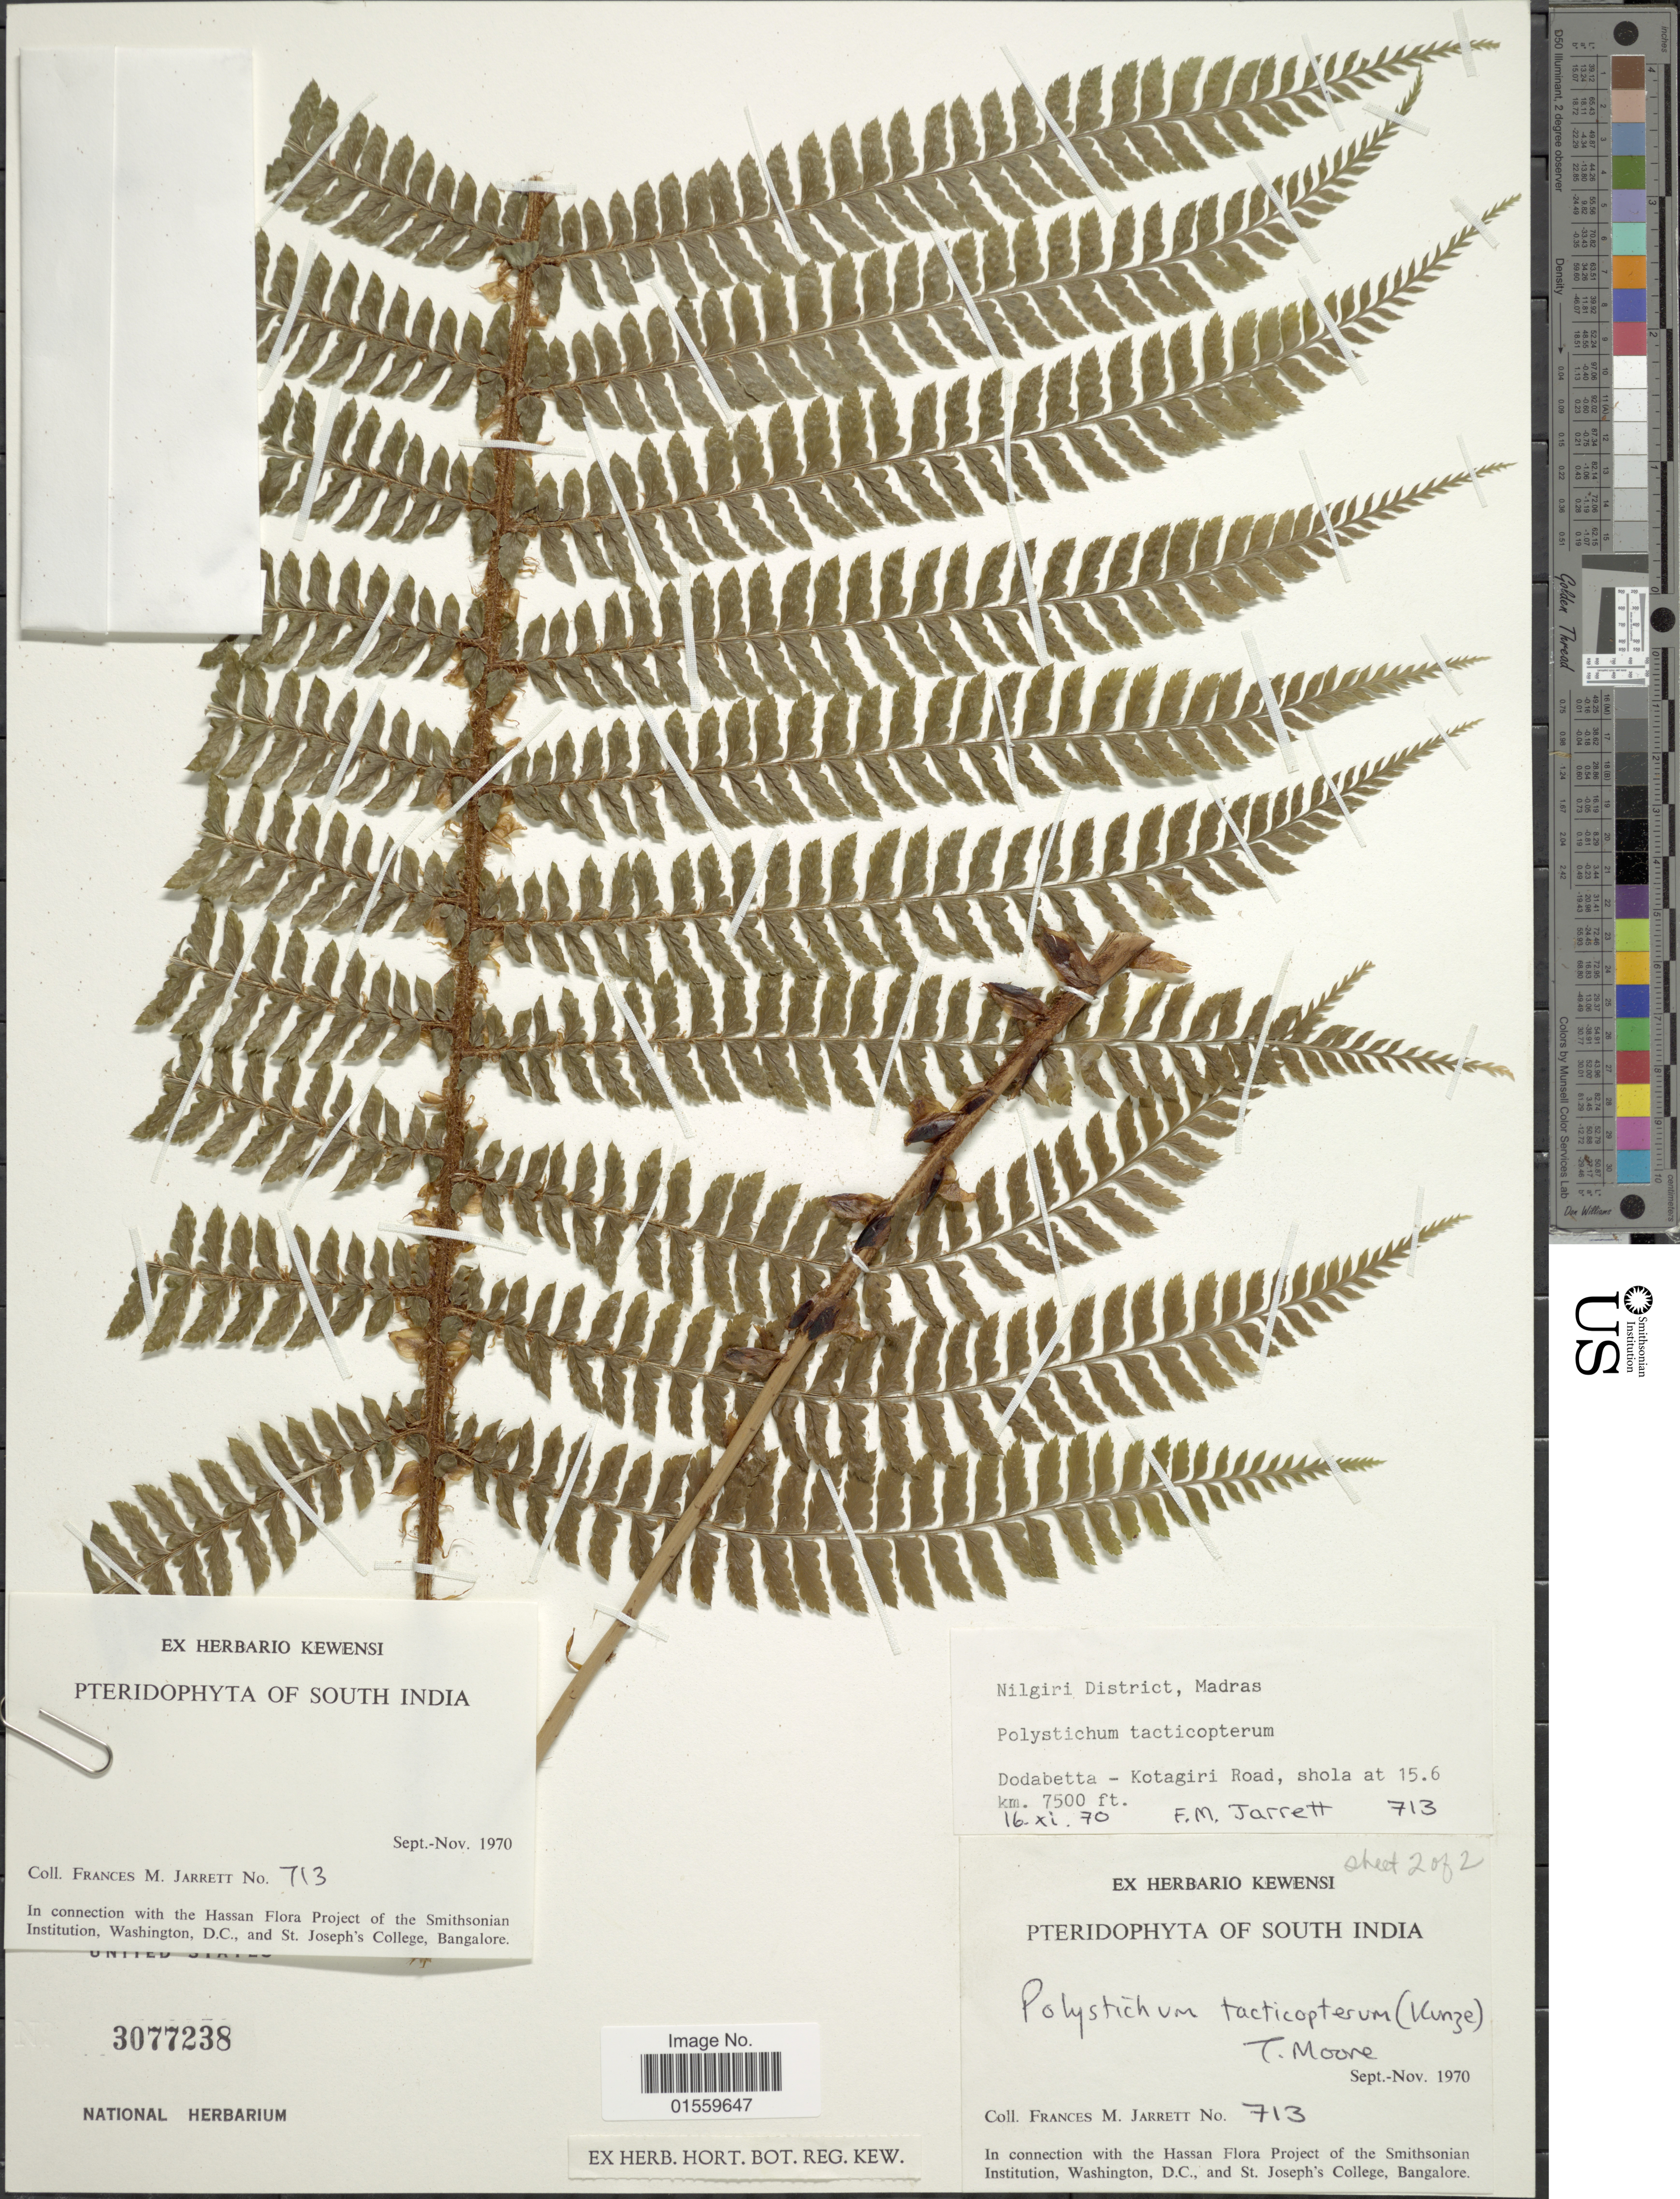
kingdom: Plantae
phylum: Tracheophyta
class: Polypodiopsida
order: Polypodiales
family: Dryopteridaceae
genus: Polystichum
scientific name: Polystichum tactiopterum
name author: (Kunze) T. Moore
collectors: Frances & F. M. Jarrett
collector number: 713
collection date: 1970-11-16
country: India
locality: Nilgiri District, Madras, Dodabetta - Kotagiri Road, shola at 15.6 km.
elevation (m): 2286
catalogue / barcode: US 3077238